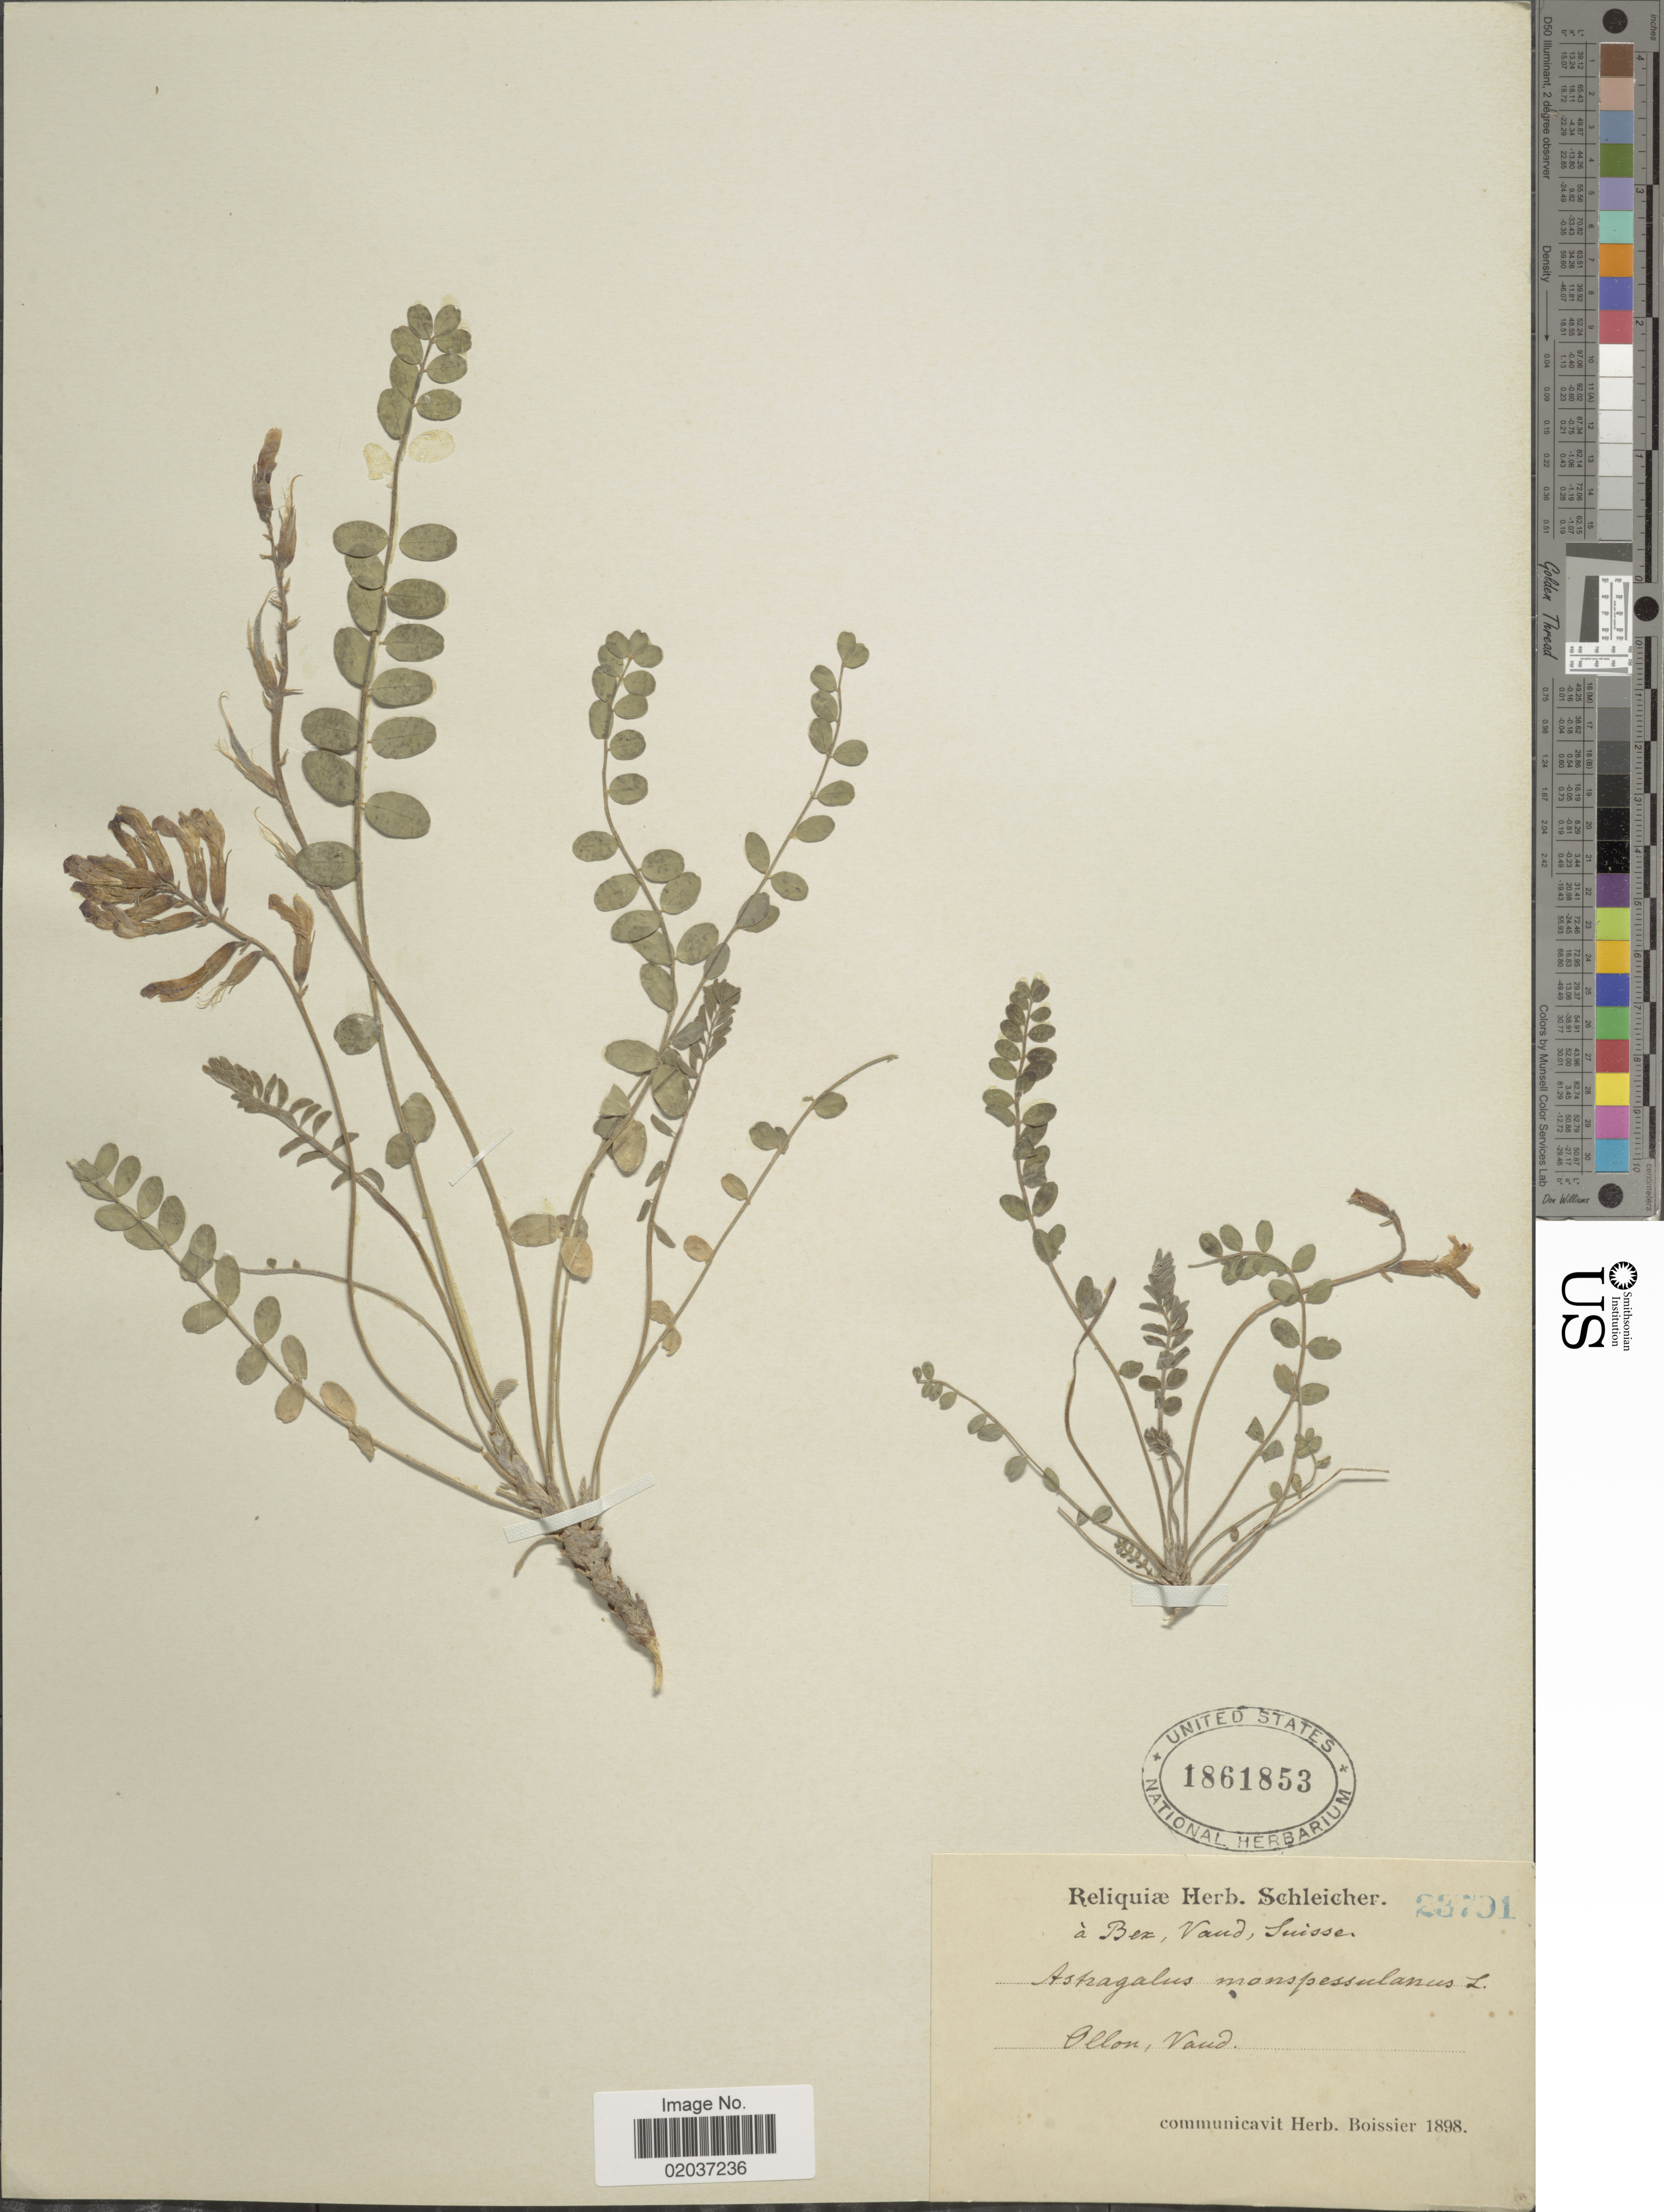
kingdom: Plantae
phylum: Tracheophyta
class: Magnoliopsida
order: Fabales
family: Fabaceae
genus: Astragalus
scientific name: Astragalus monspessulanus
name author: L.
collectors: ex herb. Schleicher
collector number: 23701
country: Switzerland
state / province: Vaud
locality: Ollon, Vaud, A Bex, Vaud, Suisse.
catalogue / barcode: US 1861853